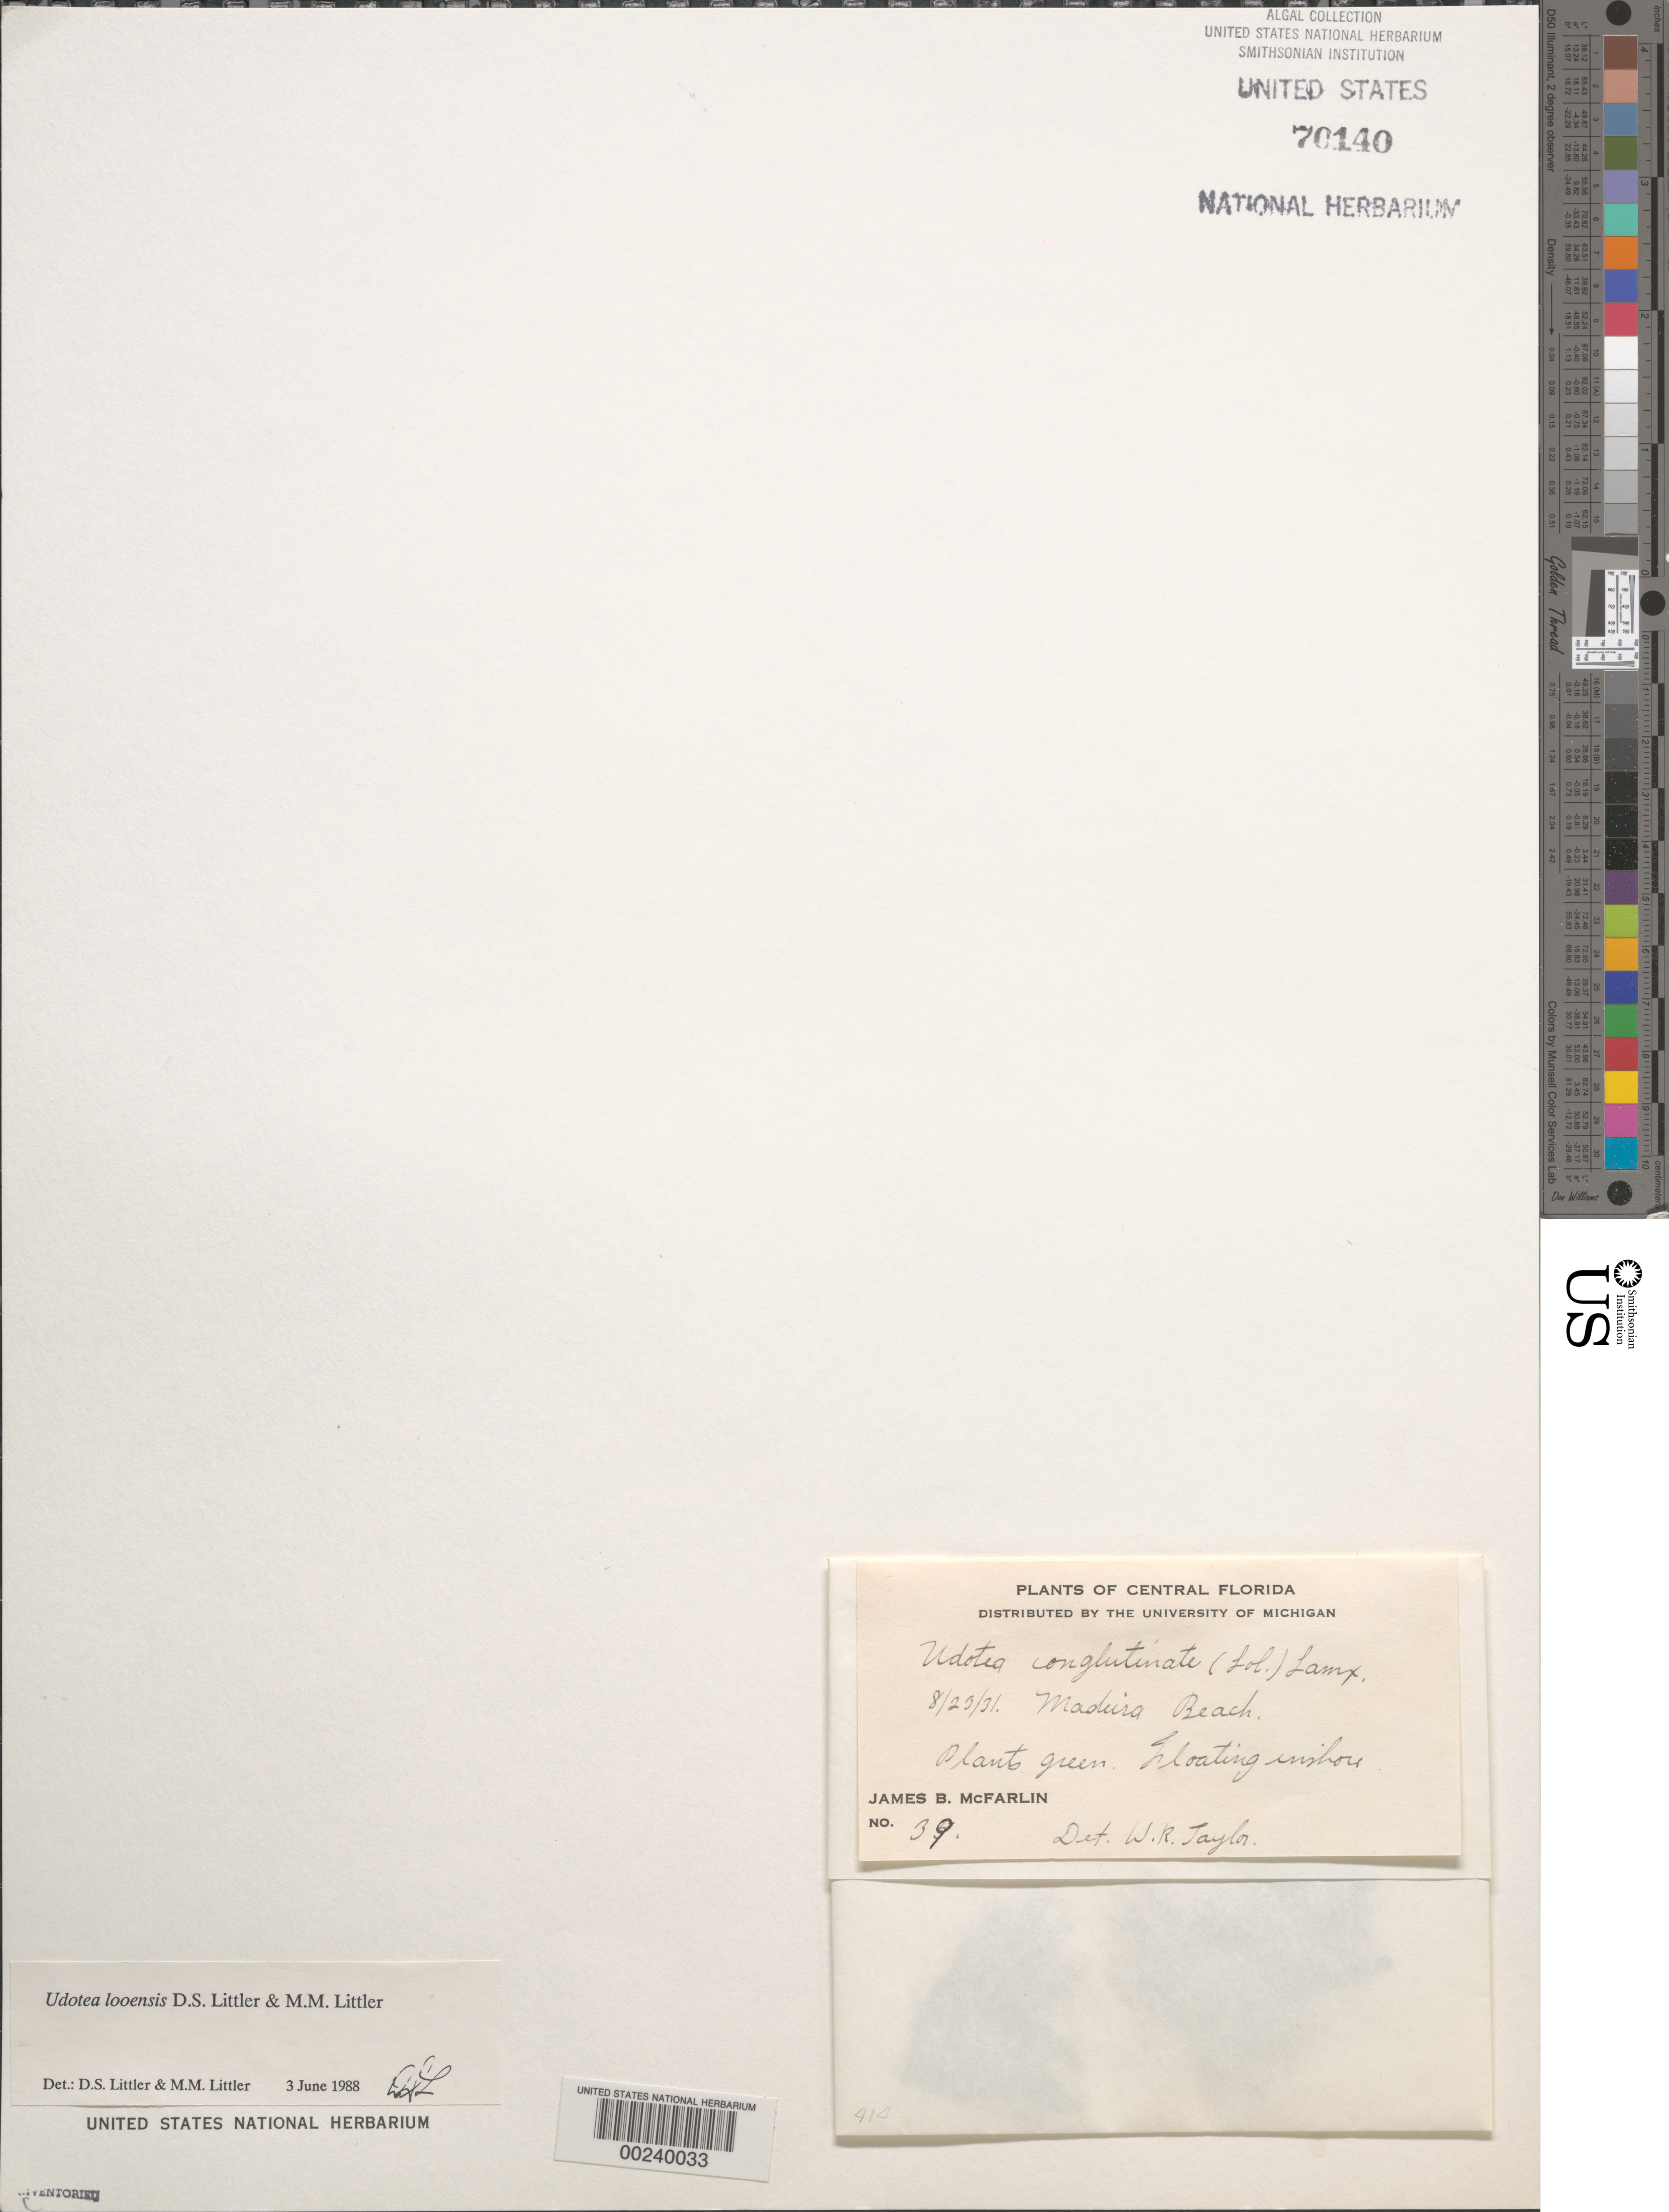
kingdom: Plantae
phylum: Chlorophyta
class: Ulvophyceae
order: Bryopsidales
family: Udoteaceae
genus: Udotea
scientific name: Udotea looensis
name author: D.S. Littler & Littler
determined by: Littler, D. S.; Littler, M. M.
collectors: J. McFarlin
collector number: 39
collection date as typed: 23 Aug 1931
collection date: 1931-08-23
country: United States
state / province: Florida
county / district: Pinellas County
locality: Madeira Beach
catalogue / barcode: US 70140